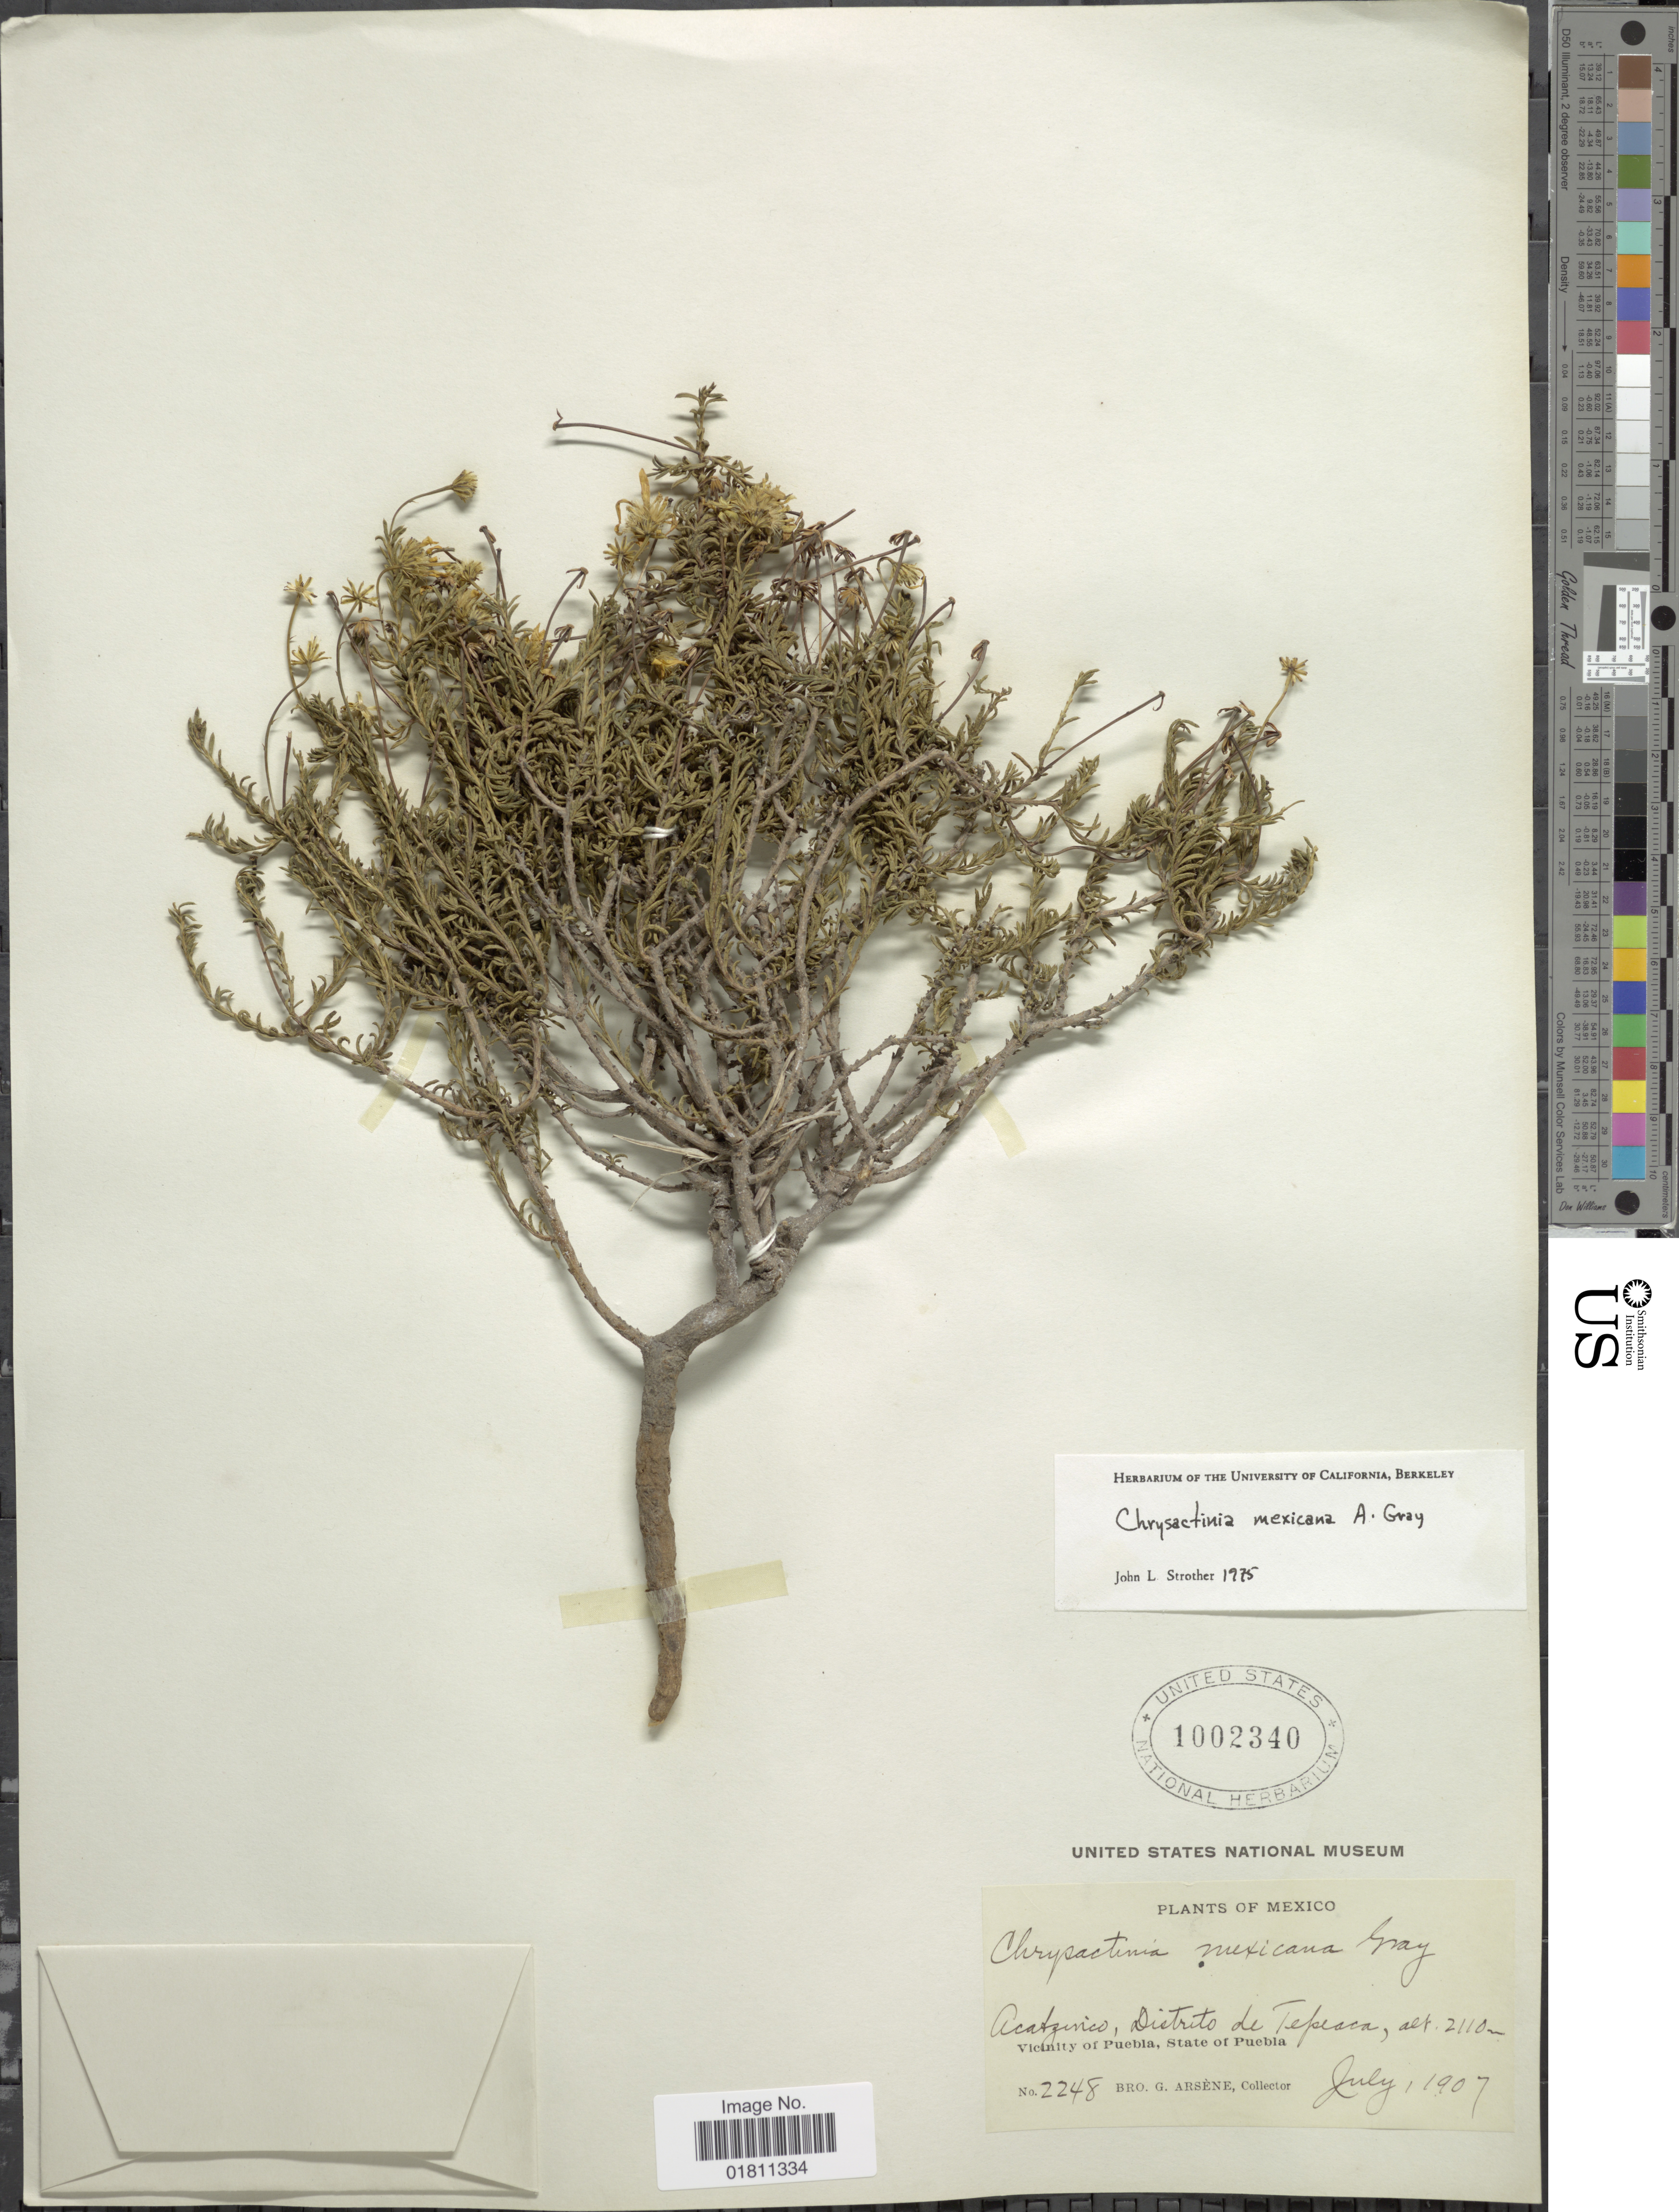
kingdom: Plantae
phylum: Tracheophyta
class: Magnoliopsida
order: Asterales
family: Asteraceae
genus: Chrysactinia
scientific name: Chrysactinia mexicana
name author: A. Gray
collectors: Bro. G. Arsène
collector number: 2248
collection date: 1907-07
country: Mexico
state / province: Puebla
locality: Acatzinco Distrito de Tepeaca. State of Puebla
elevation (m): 2110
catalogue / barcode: US 1002340